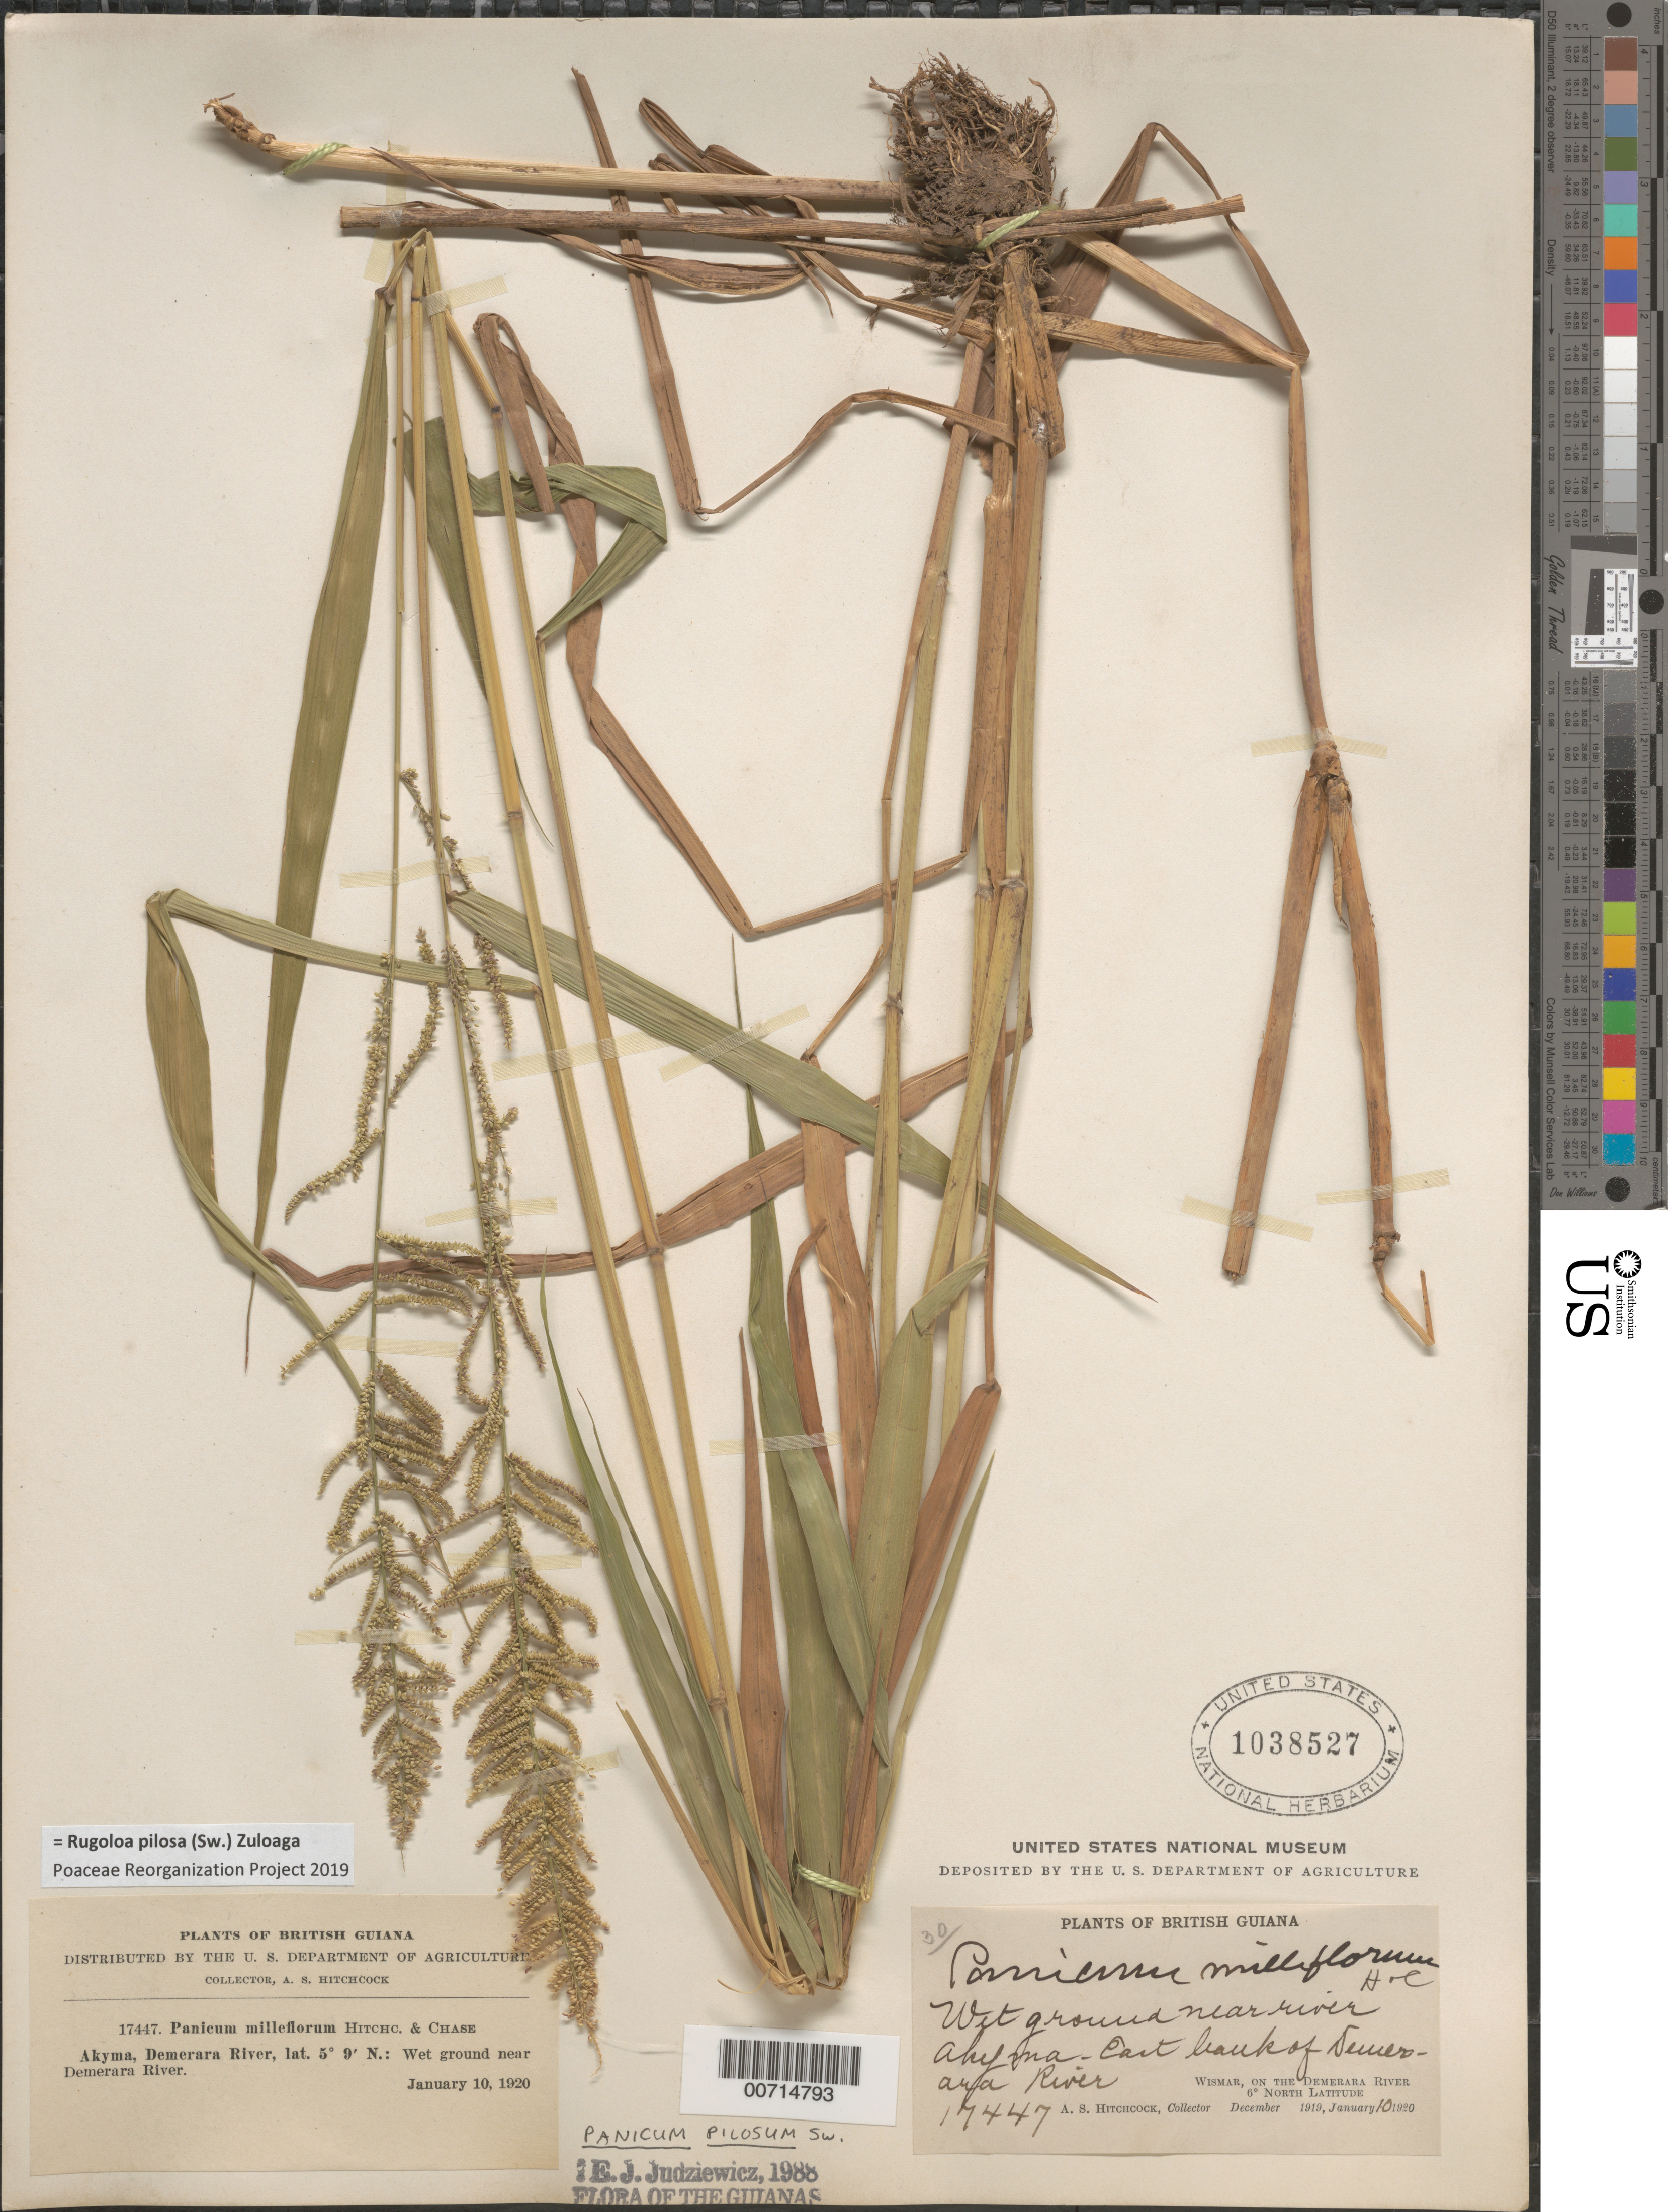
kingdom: Plantae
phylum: Tracheophyta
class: Liliopsida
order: Poales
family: Poaceae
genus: Panicum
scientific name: Panicum pilosum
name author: Sw.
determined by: Judziewicz, E. J.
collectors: A. S. Hitchcock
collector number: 17447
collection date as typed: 9-Jan-20 to 10-Jan-20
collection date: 1920-01-09/1920-01-10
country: Guyana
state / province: U. Demerara-Berbice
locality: Akyma, Demerara River above Wismar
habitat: Wet ground near river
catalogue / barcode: US 1038527